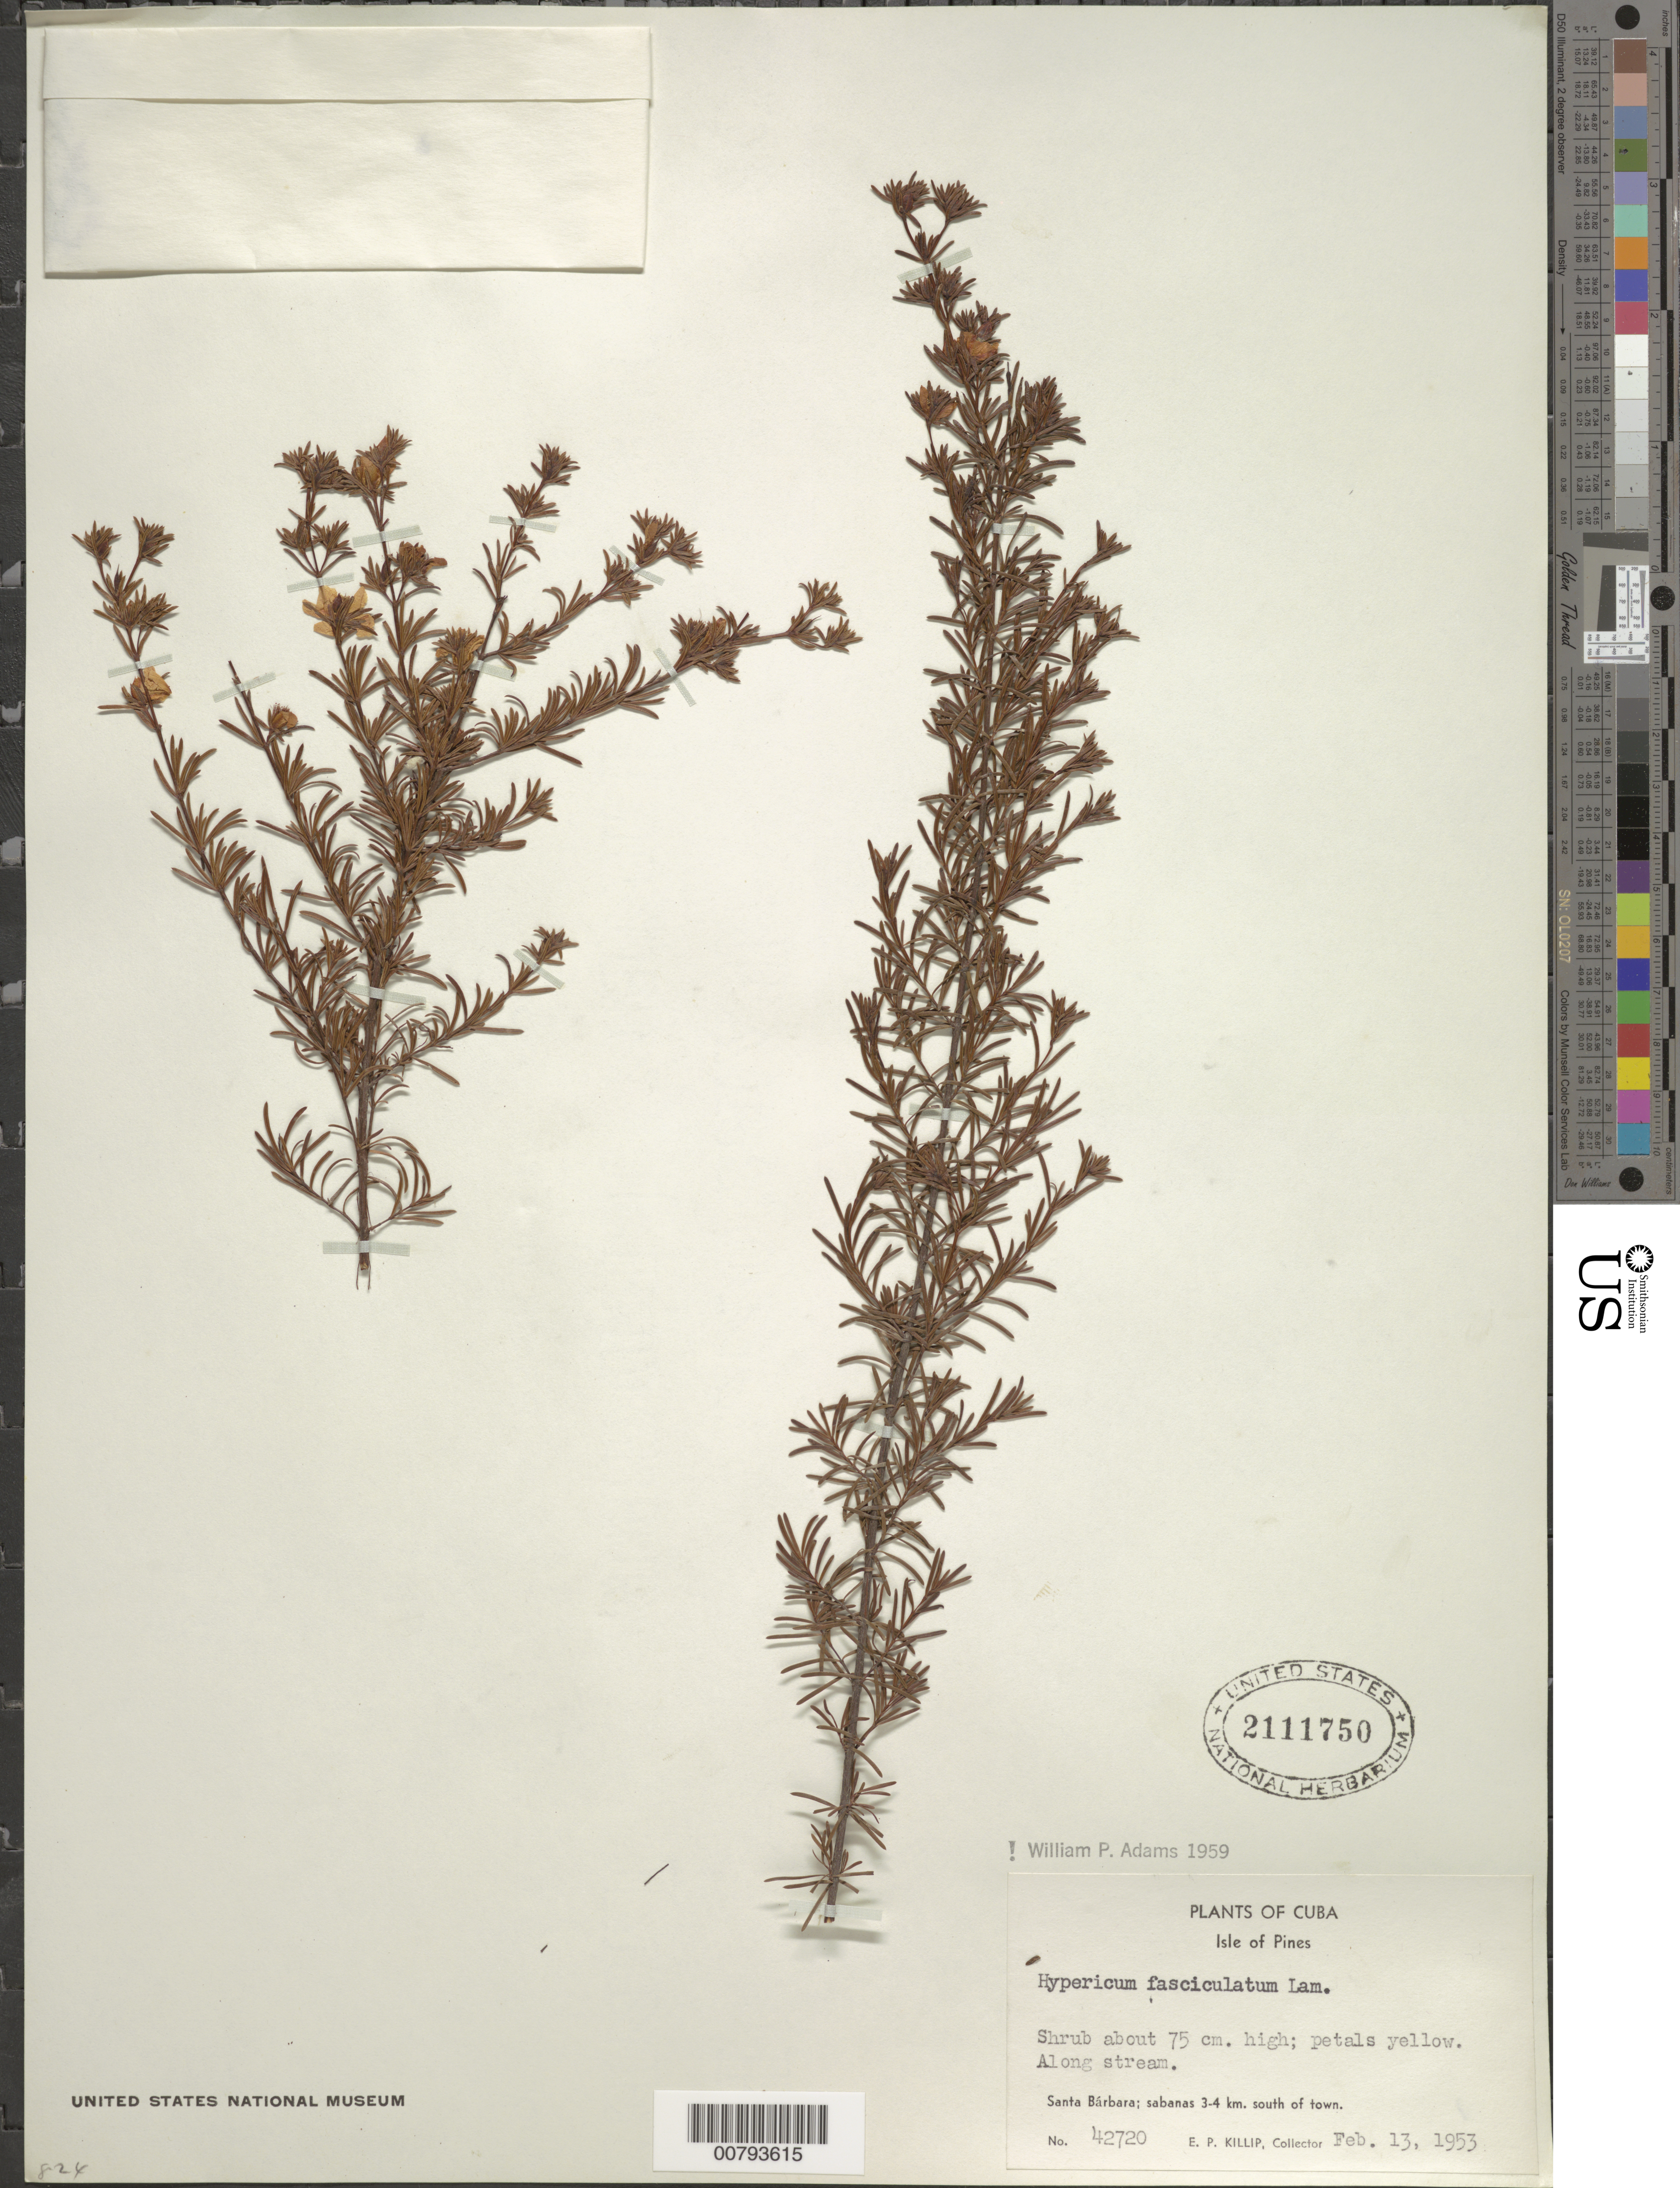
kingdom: Plantae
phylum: Tracheophyta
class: Magnoliopsida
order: Malpighiales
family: Hypericaceae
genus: Hypericum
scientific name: Hypericum fasciculatum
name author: Lam.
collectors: E. P. Killip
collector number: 42720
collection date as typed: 13 Feb 1953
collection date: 1953-02-13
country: Cuba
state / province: Isla de La Juventud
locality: Santa Bárbara, sabanas 3-4 km south of town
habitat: Savanna, along stream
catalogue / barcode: US 2111750